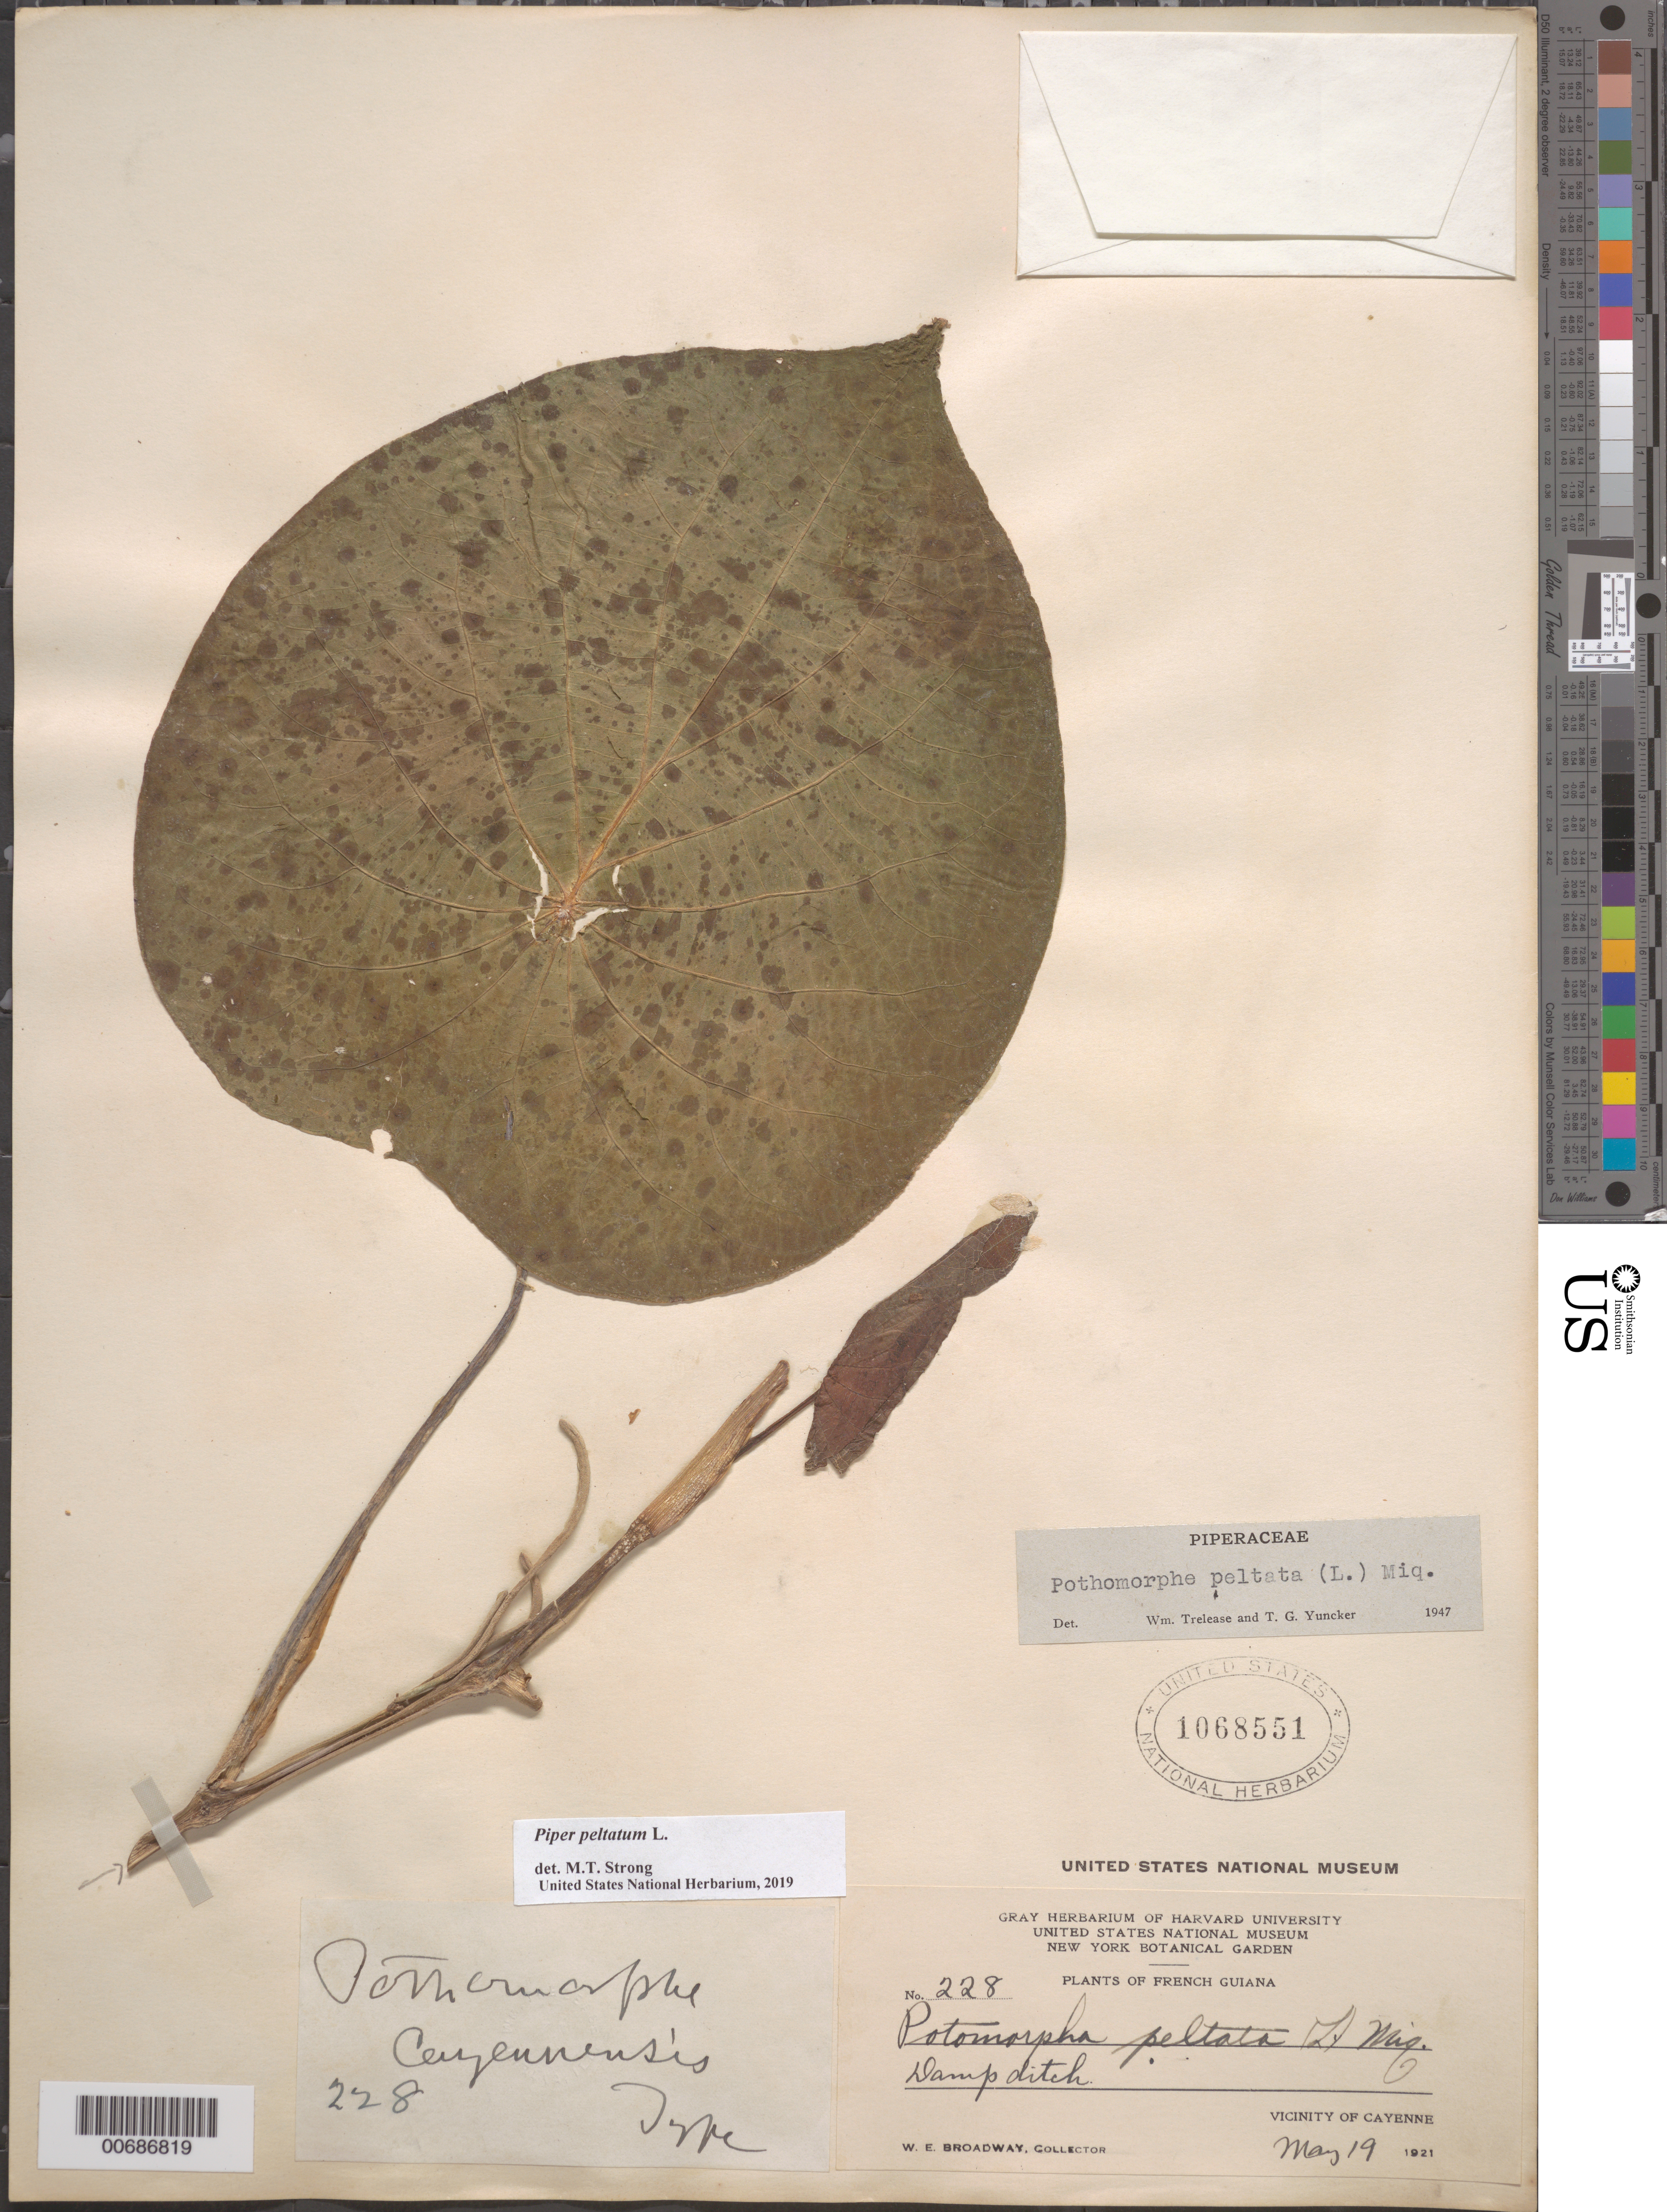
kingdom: Plantae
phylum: Tracheophyta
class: Magnoliopsida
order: Piperales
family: Piperaceae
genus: Piper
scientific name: Piper peltatum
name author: L.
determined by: Strong, M. T., (US), Smithsonian Institution - National Museum of Natural History (UNITED STATES)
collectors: W. E. Broadway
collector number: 228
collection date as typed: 19-May-21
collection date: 1921-05-19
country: French Guiana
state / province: Cayenne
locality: Cayenne, vic.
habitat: Damp ditch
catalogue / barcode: US 1068551